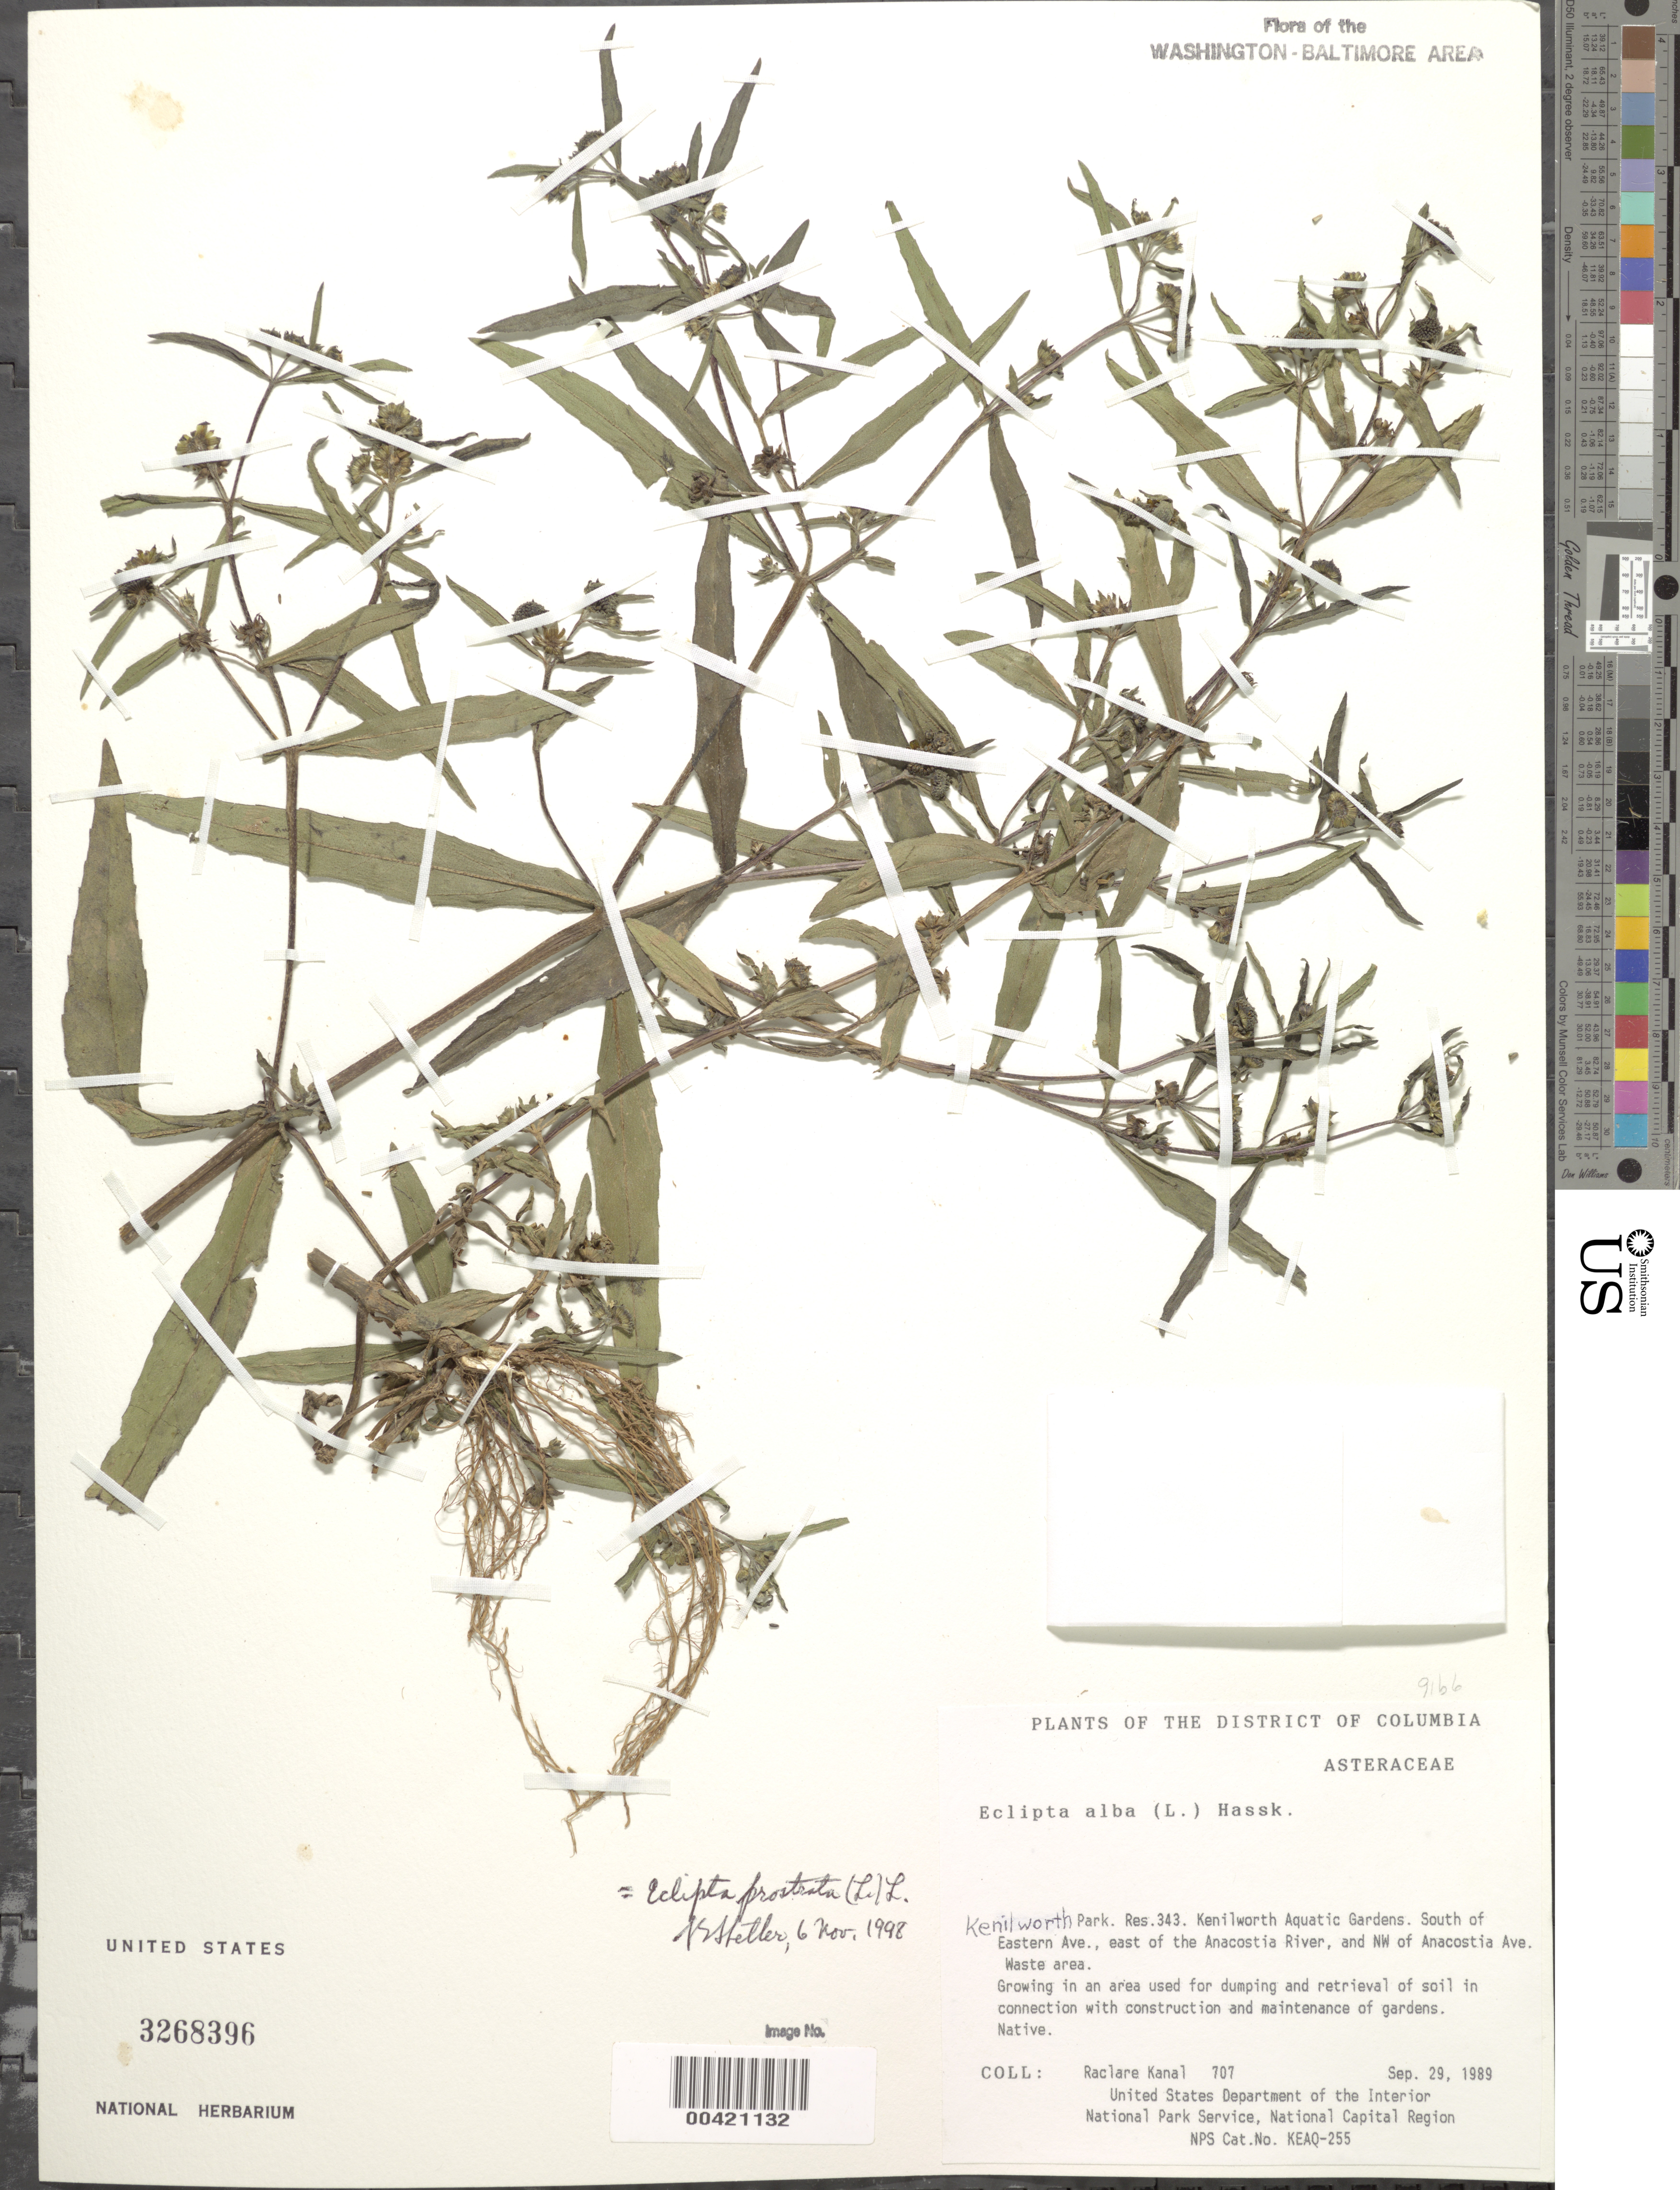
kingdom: Plantae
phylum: Tracheophyta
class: Magnoliopsida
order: Asterales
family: Asteraceae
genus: Eclipta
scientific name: Eclipta prostrata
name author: (L.) L.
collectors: R. Kanal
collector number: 707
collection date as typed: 29 Sep 1989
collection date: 1989-09-29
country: United States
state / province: District of Columbia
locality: Kenilworth Park, S of Eastern Ave, E of Anacostia River, NW of Anacostia Ave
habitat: Waste area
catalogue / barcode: US 3268396